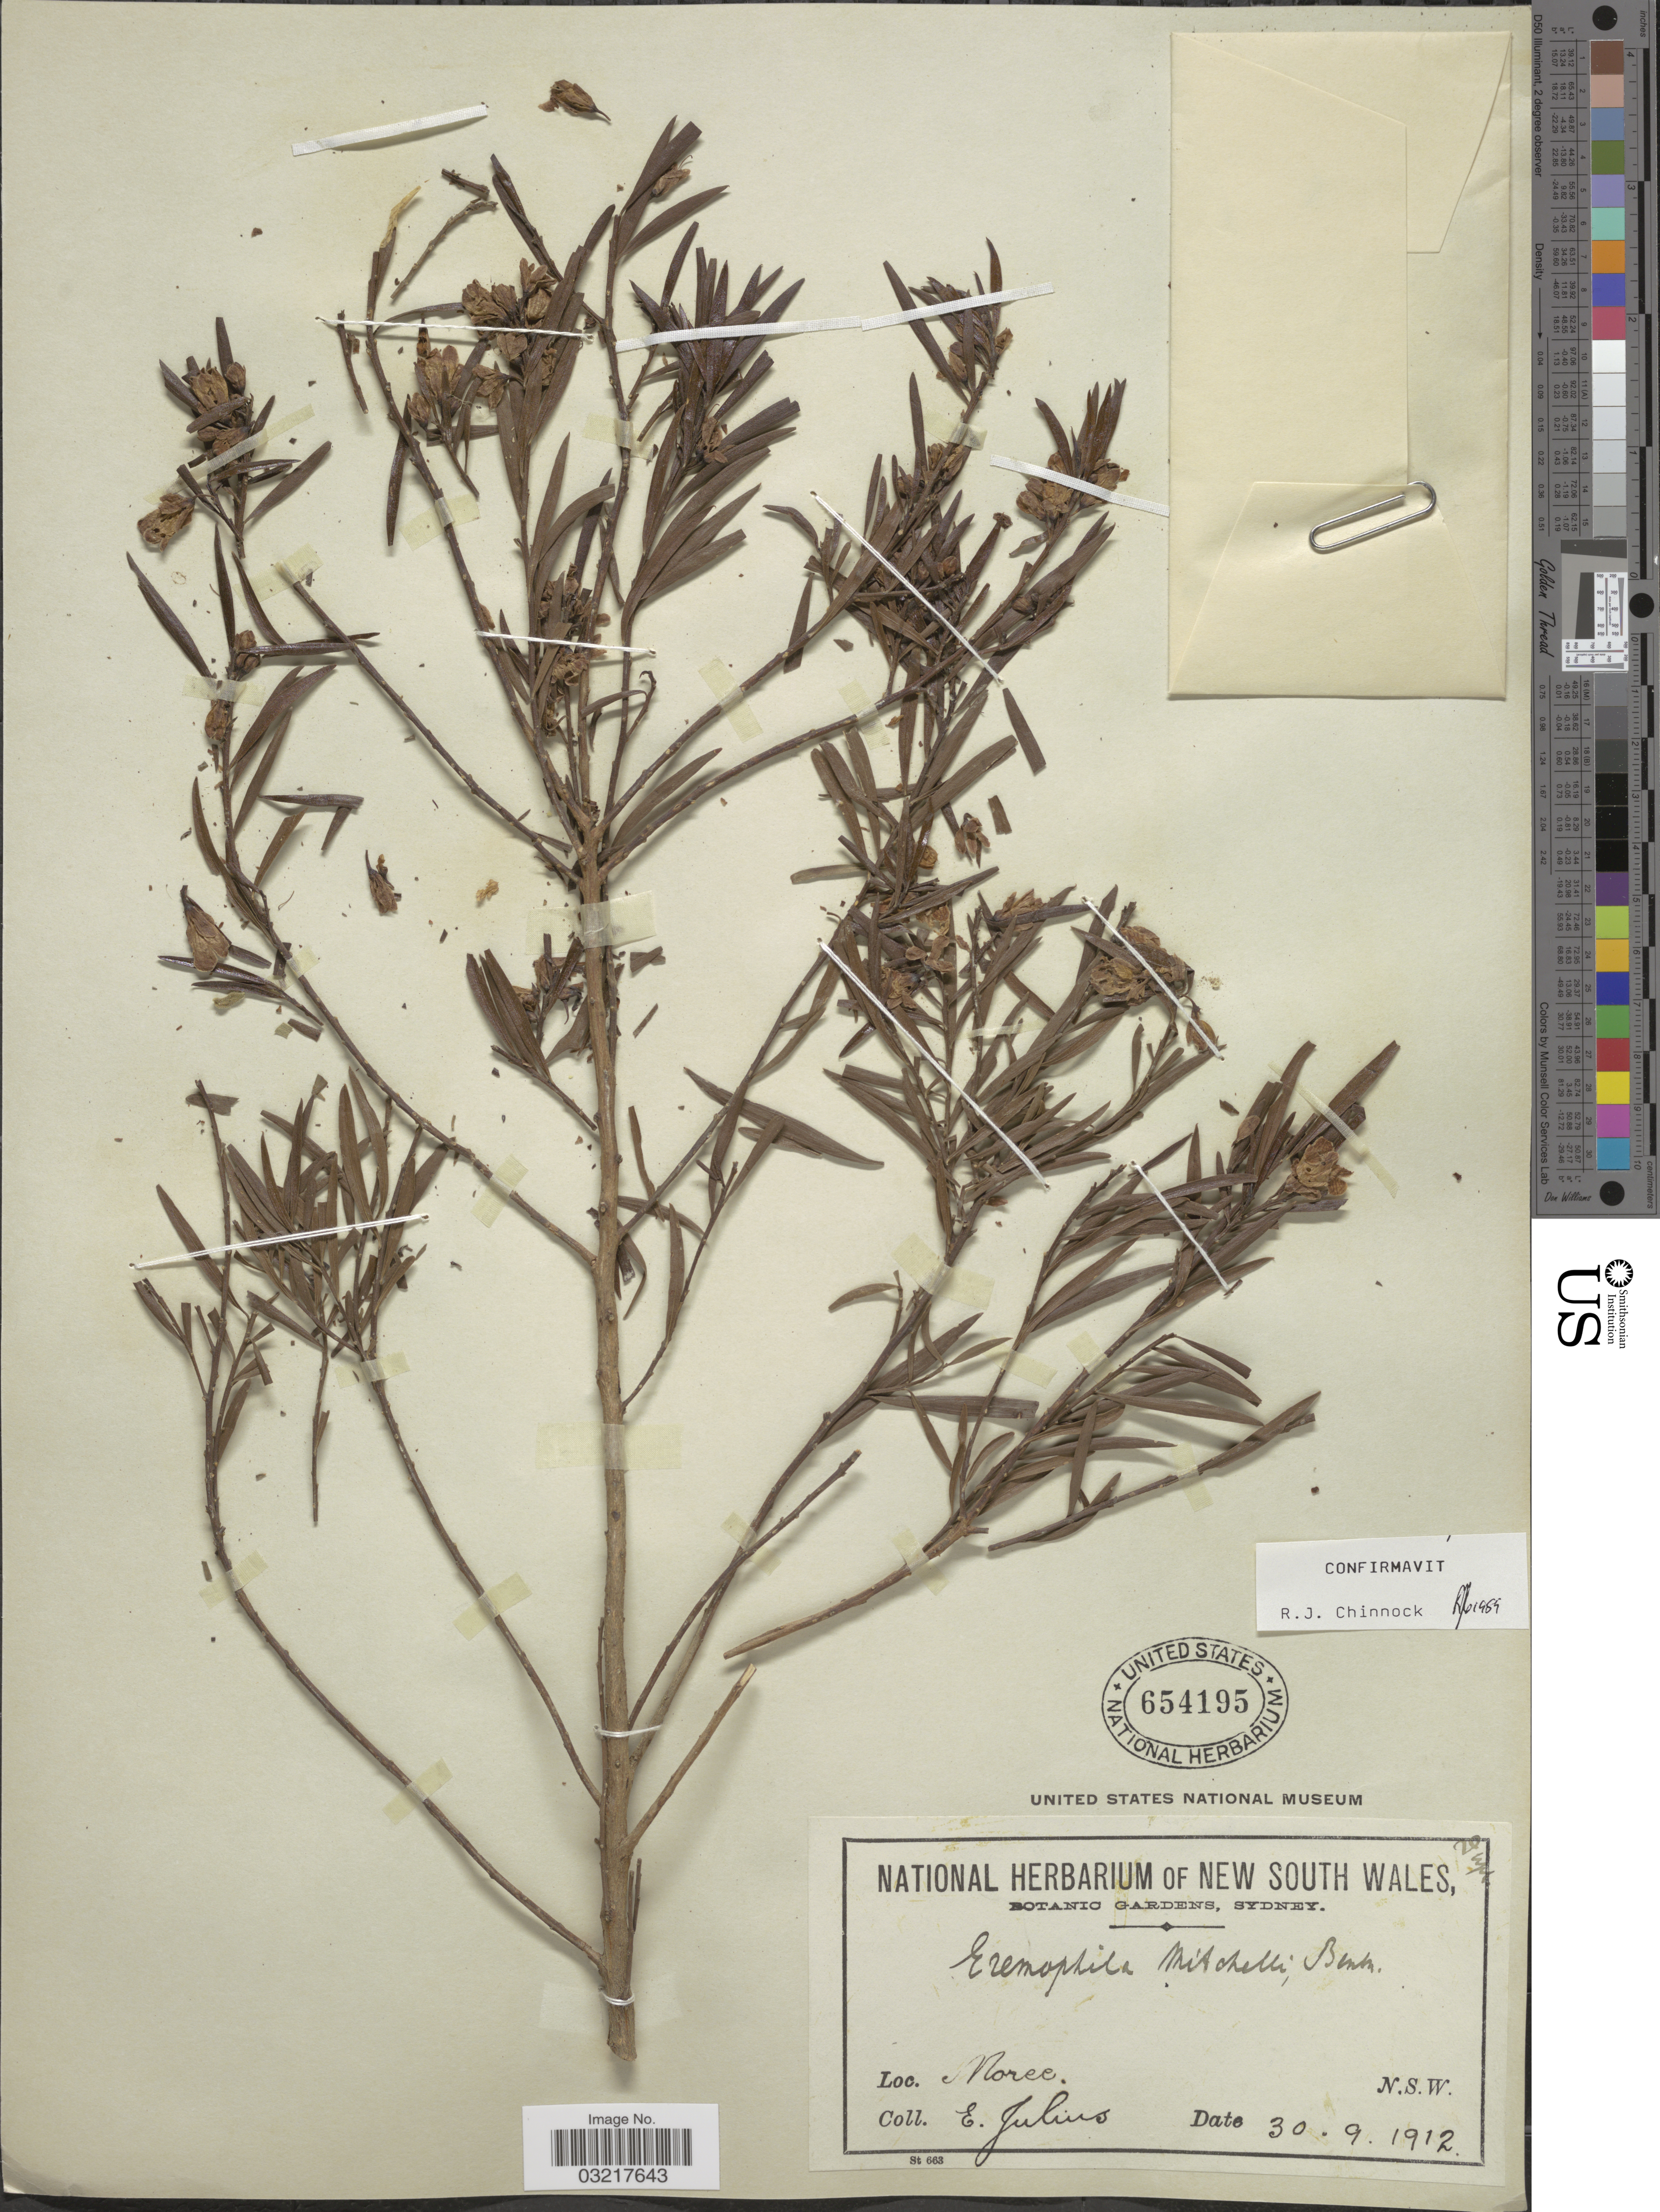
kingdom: Plantae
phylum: Tracheophyta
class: Magnoliopsida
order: Lamiales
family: Scrophulariaceae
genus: Eremophila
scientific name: Eremophila mitchellii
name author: Benth.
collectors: E. Julius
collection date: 1912-09-30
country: Australia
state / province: New South Wales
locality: Moree. N.S.W.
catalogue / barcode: US 654195